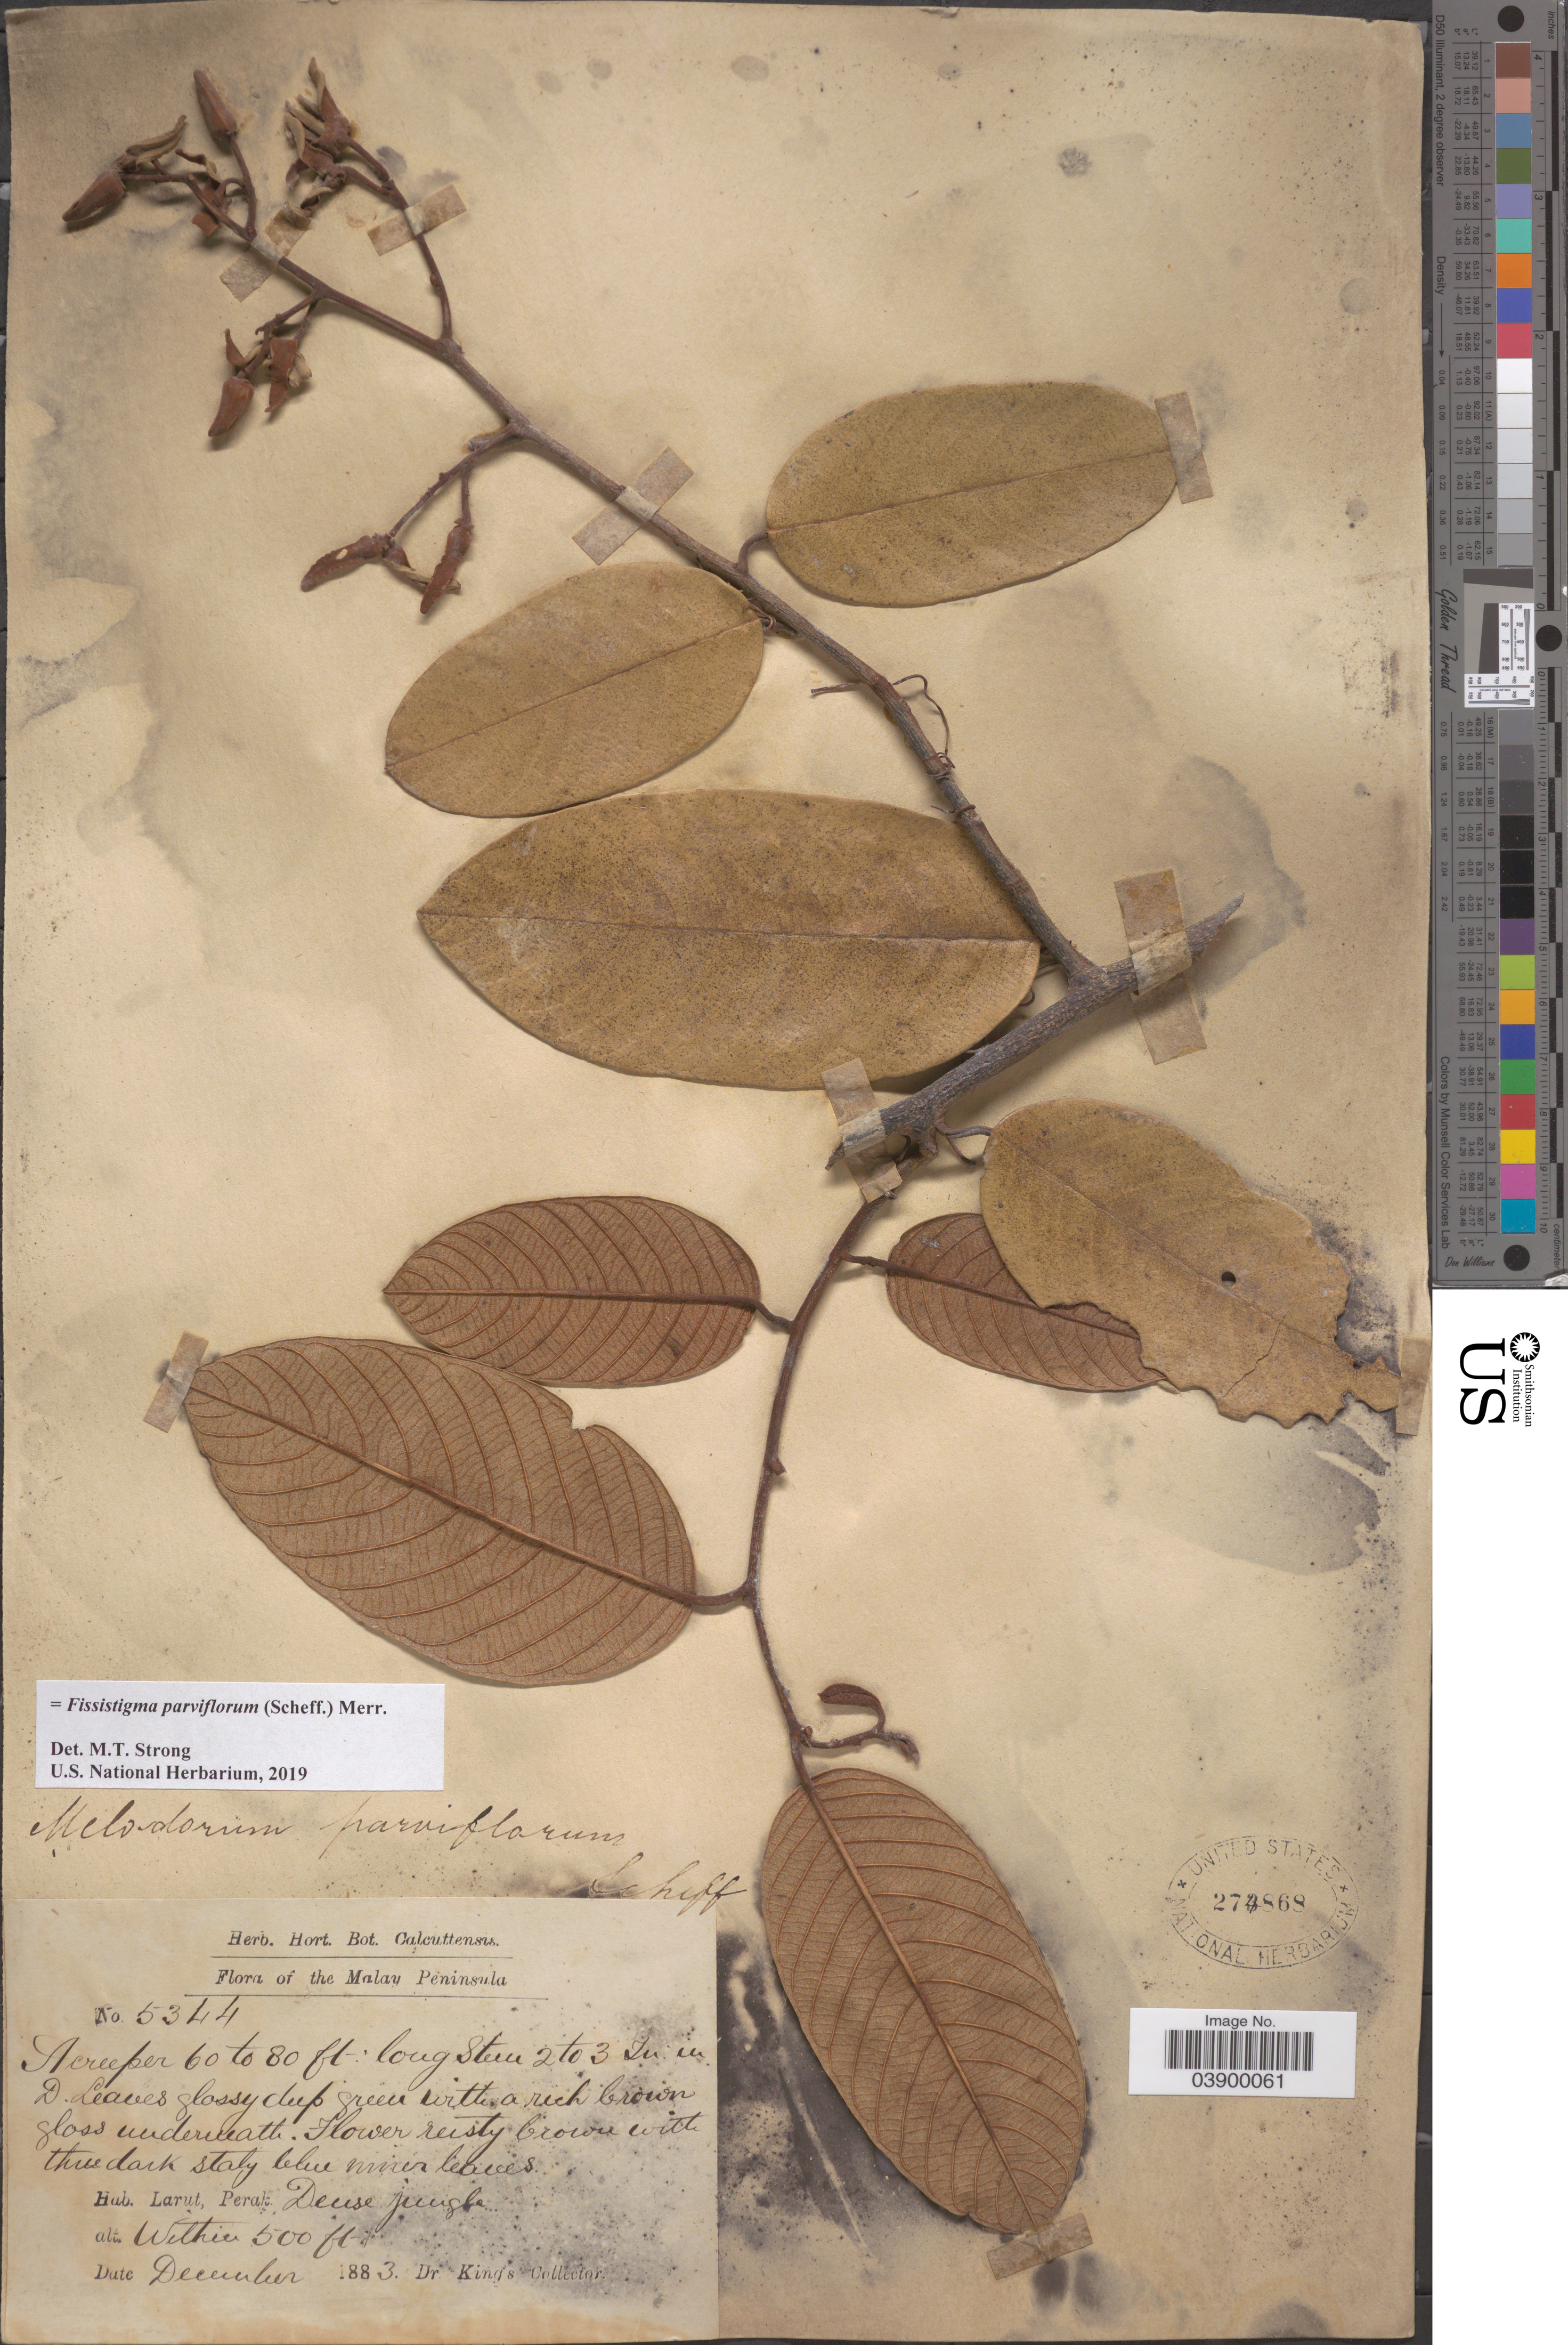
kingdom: Plantae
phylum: Tracheophyta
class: Magnoliopsida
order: Magnoliales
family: Annonaceae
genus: Fissistigma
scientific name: Fissistigma parviflorum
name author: (Stapf) Merr.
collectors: Dr. King's collector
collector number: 5344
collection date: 1883-12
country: Malaysia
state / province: Perak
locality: The Malay Peninsula. Larut.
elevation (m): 152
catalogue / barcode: US 274868